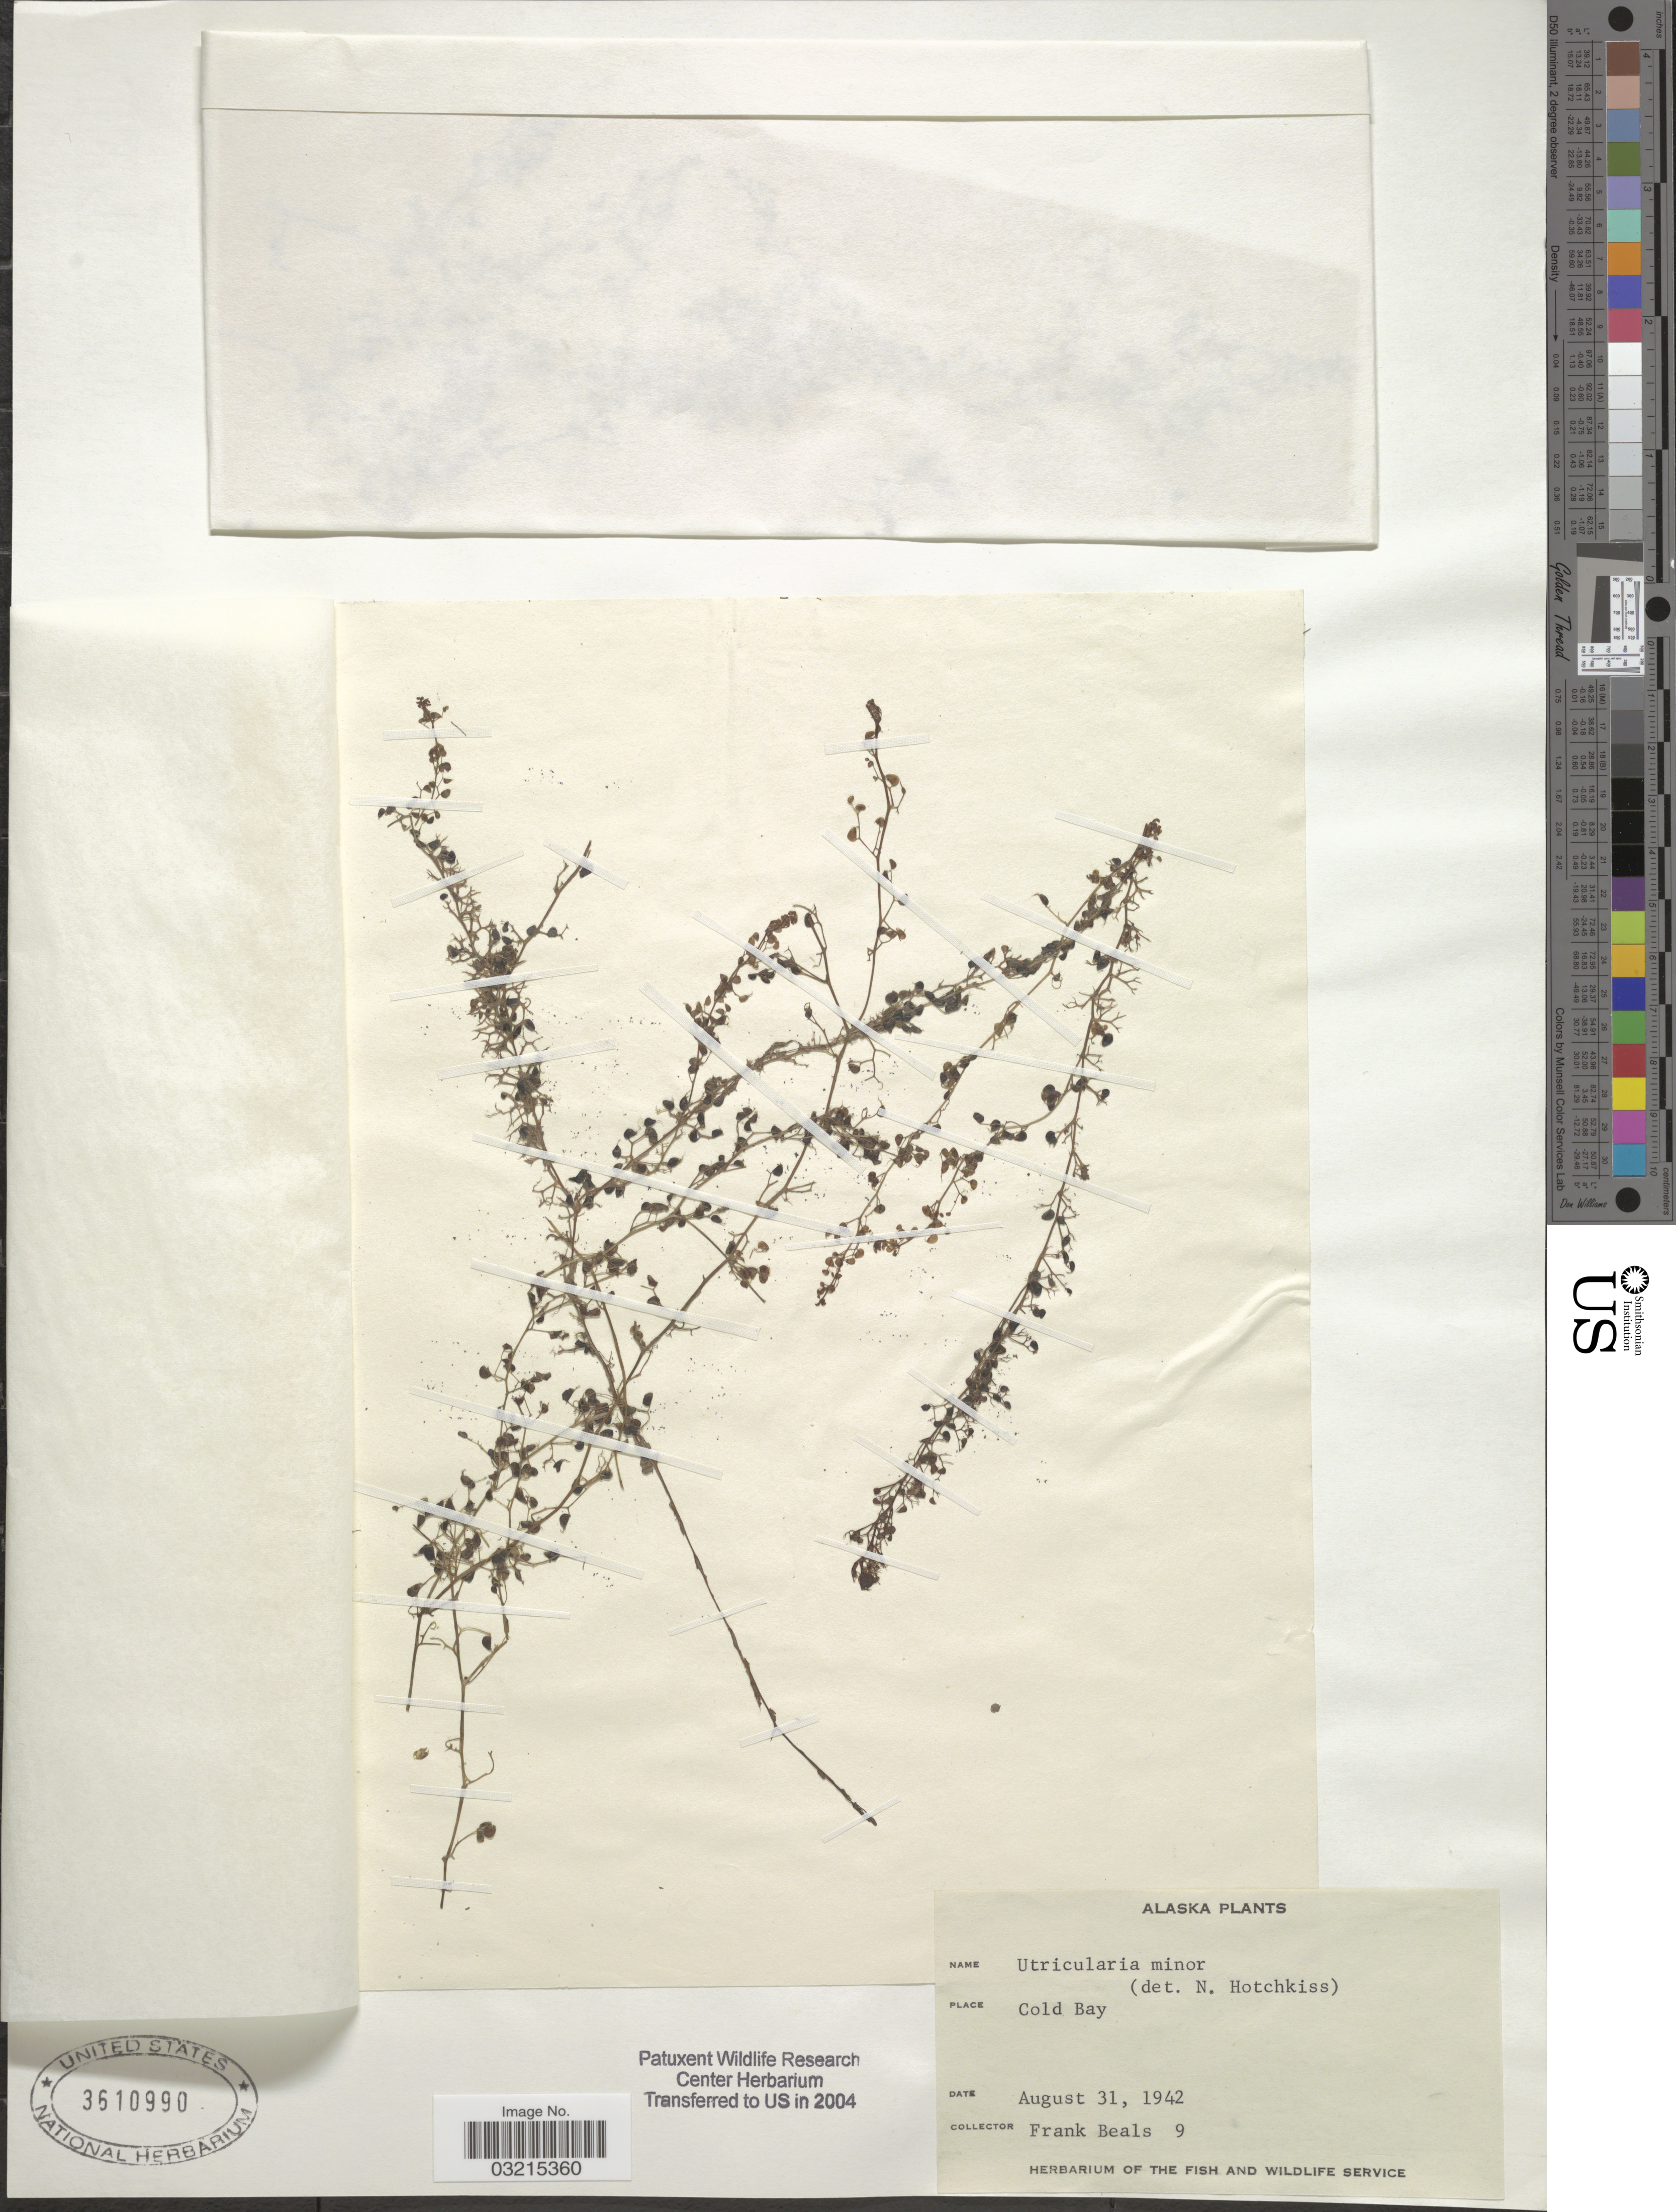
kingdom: Plantae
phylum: Tracheophyta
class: Magnoliopsida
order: Lamiales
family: Lentibulariaceae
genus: Utricularia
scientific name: Utricularia minor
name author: L.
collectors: F. Beals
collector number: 9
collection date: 1942-08-31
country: United States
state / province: Alaska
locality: Cold Bay.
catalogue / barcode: US 3610990